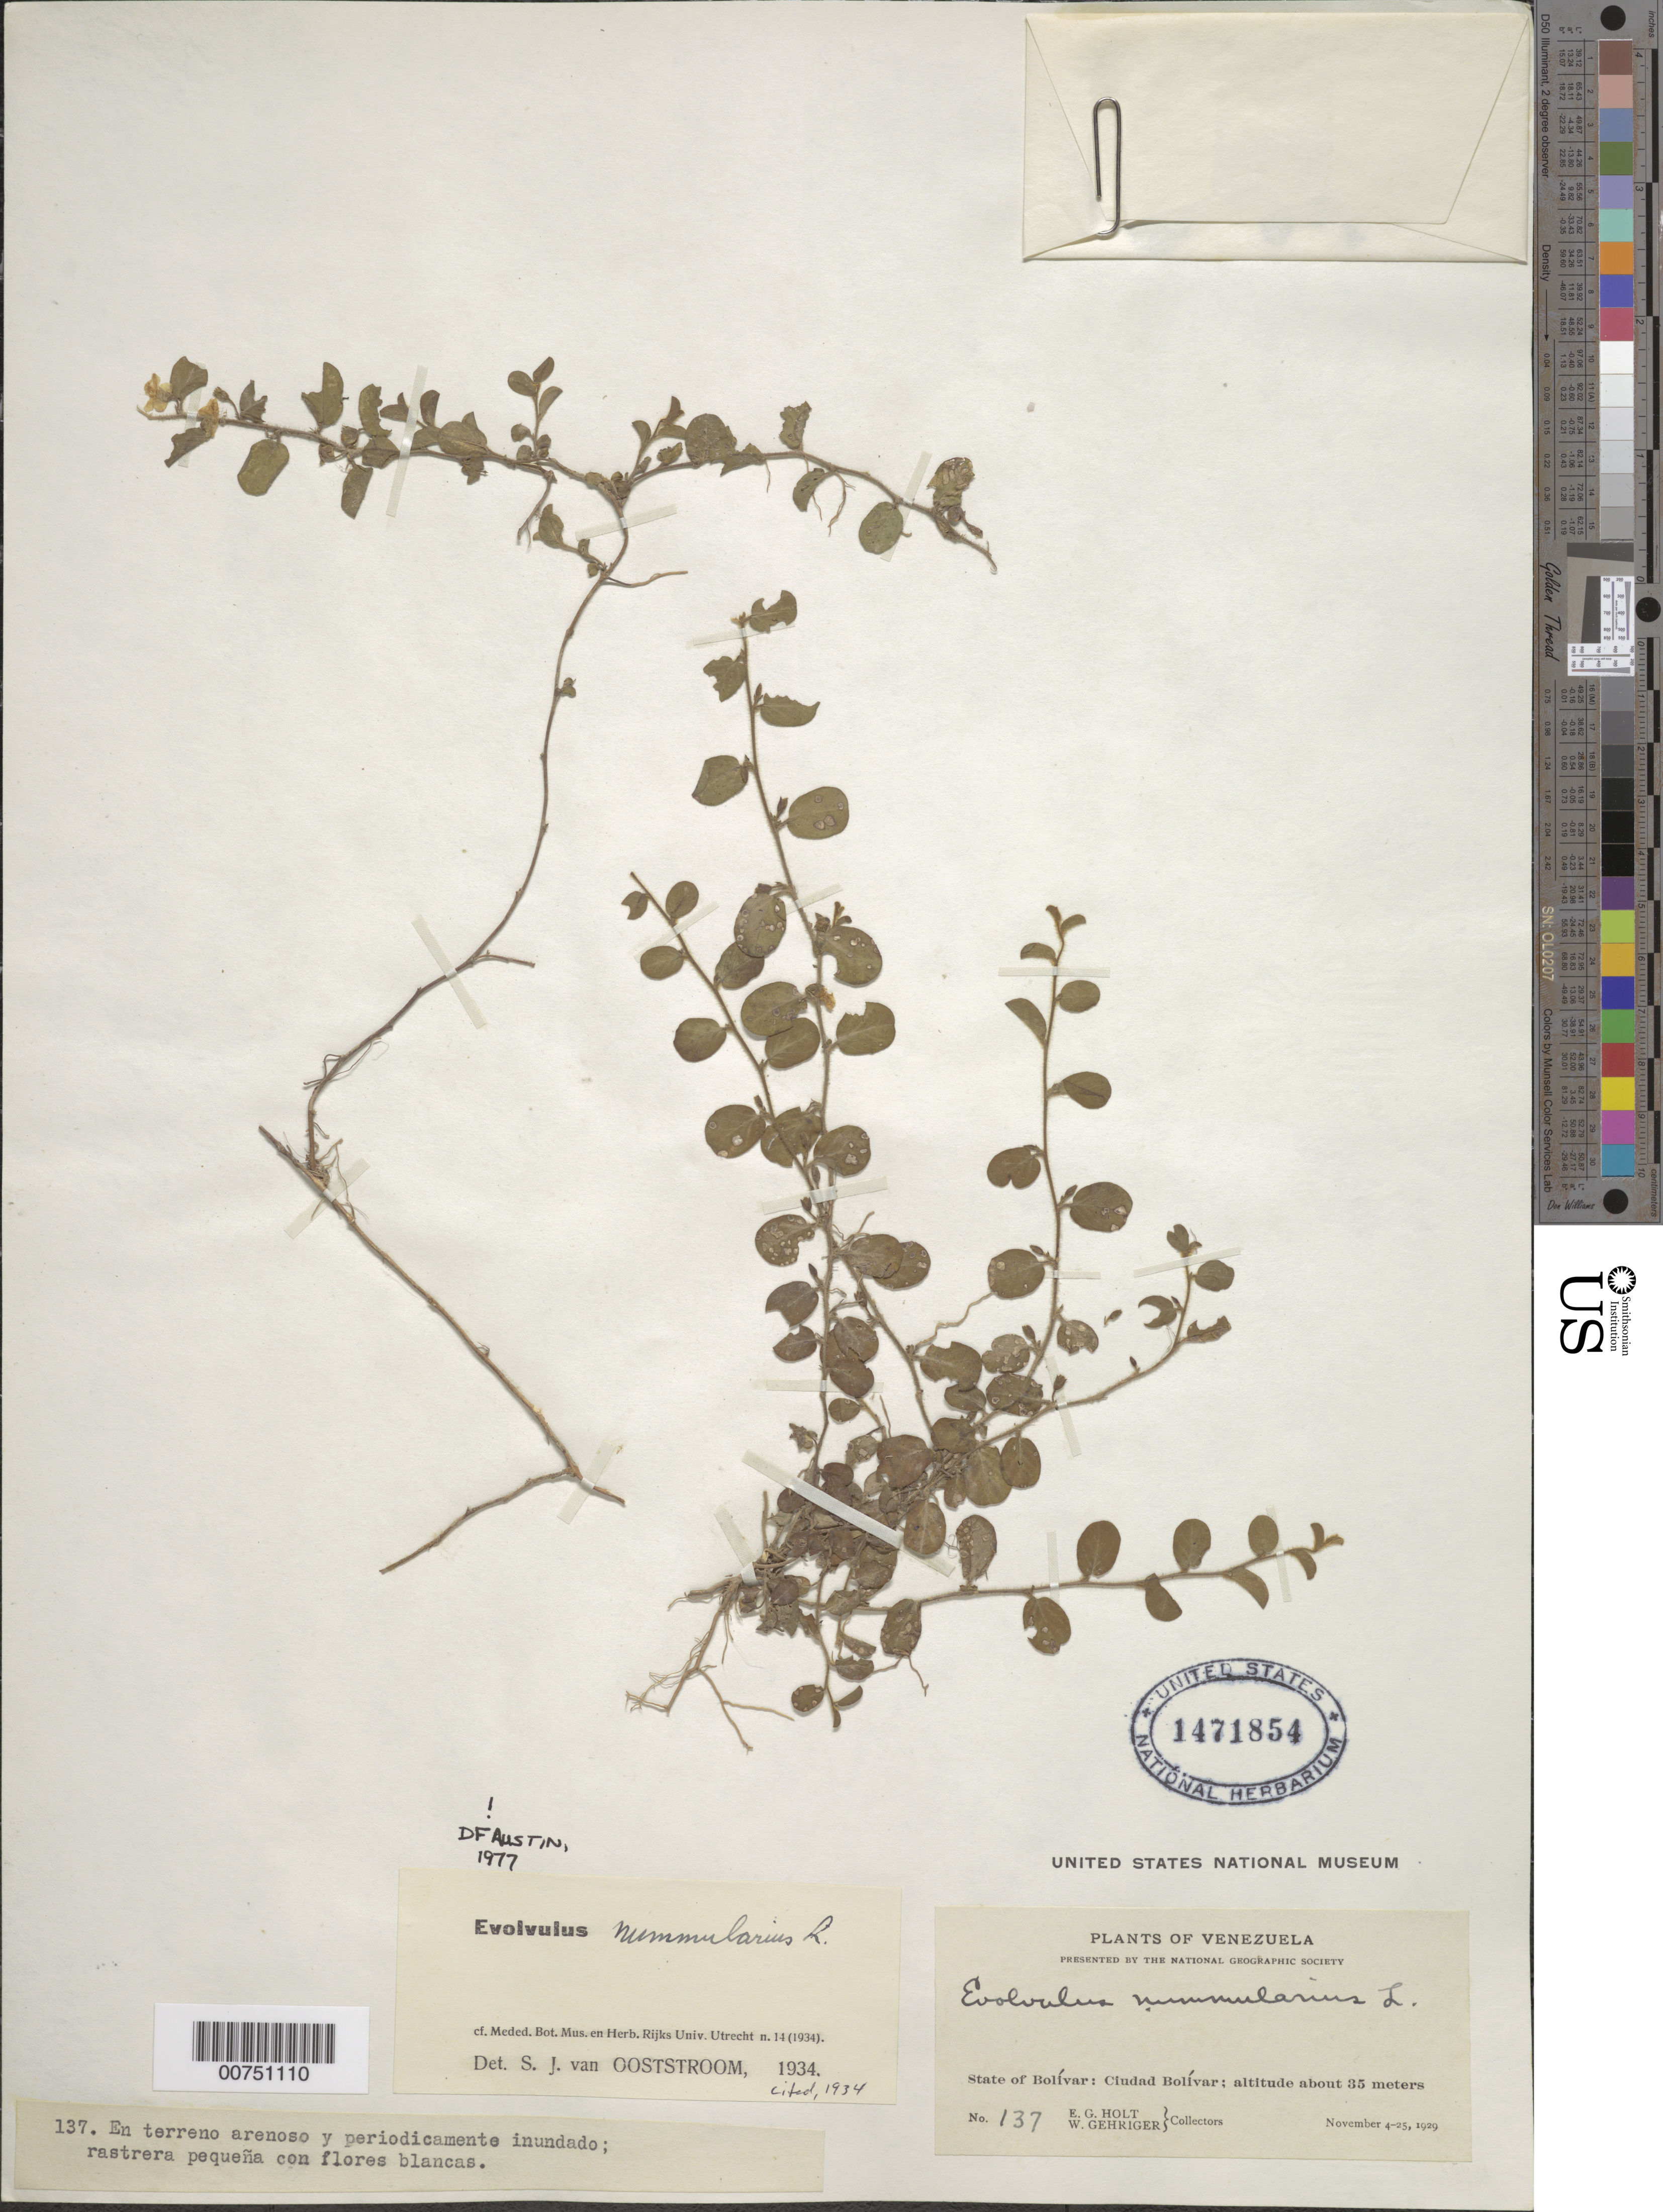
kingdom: Plantae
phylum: Tracheophyta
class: Magnoliopsida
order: Solanales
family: Convolvulaceae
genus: Evolvulus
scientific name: Evolvulus nummularius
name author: (L.) L.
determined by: Austin, D. F.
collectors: E. Holt & W. Gehriger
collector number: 137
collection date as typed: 4-Nov-29 to 25-Nov-29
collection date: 1929-11-04/1929-11-25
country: Venezuela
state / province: Bolívar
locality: Ciudad Bolívar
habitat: Terreno arenoso y periodicamente inundado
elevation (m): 35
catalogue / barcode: US 1471854